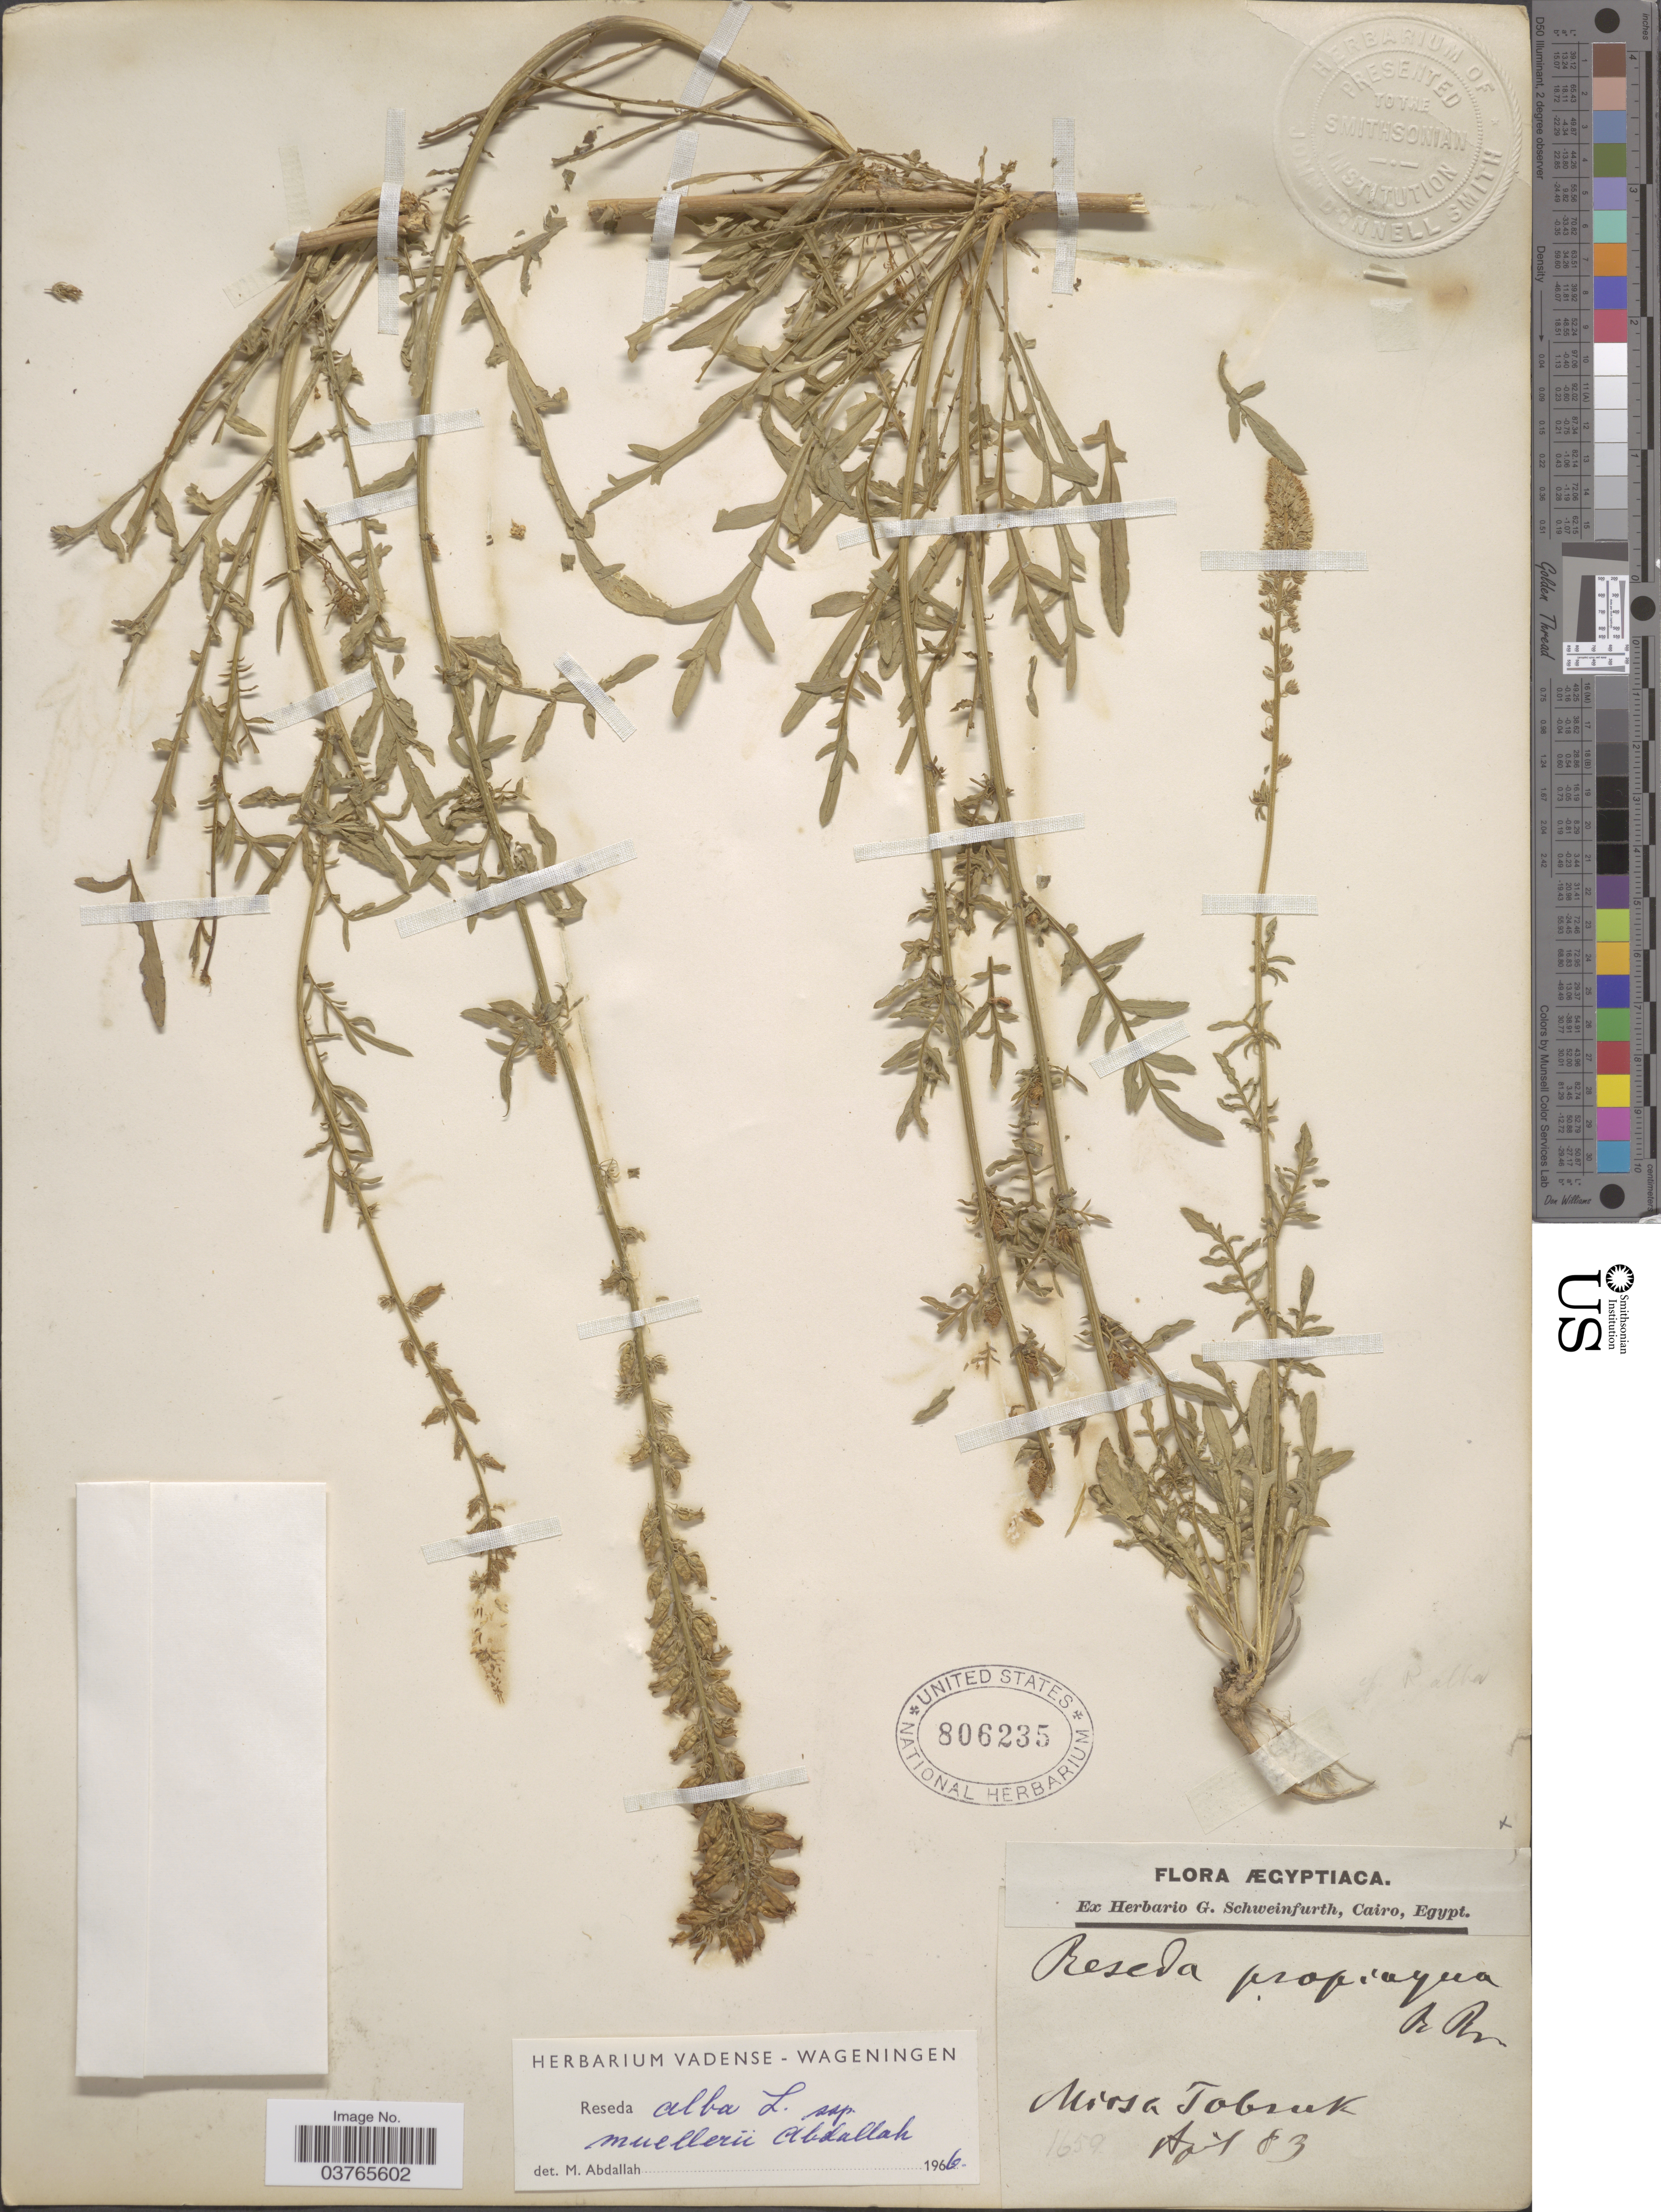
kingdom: Plantae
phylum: Tracheophyta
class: Magnoliopsida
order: Brassicales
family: Resedaceae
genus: Reseda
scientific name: Reseda alba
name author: L.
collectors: ex herb. G. Schweinfurth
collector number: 1659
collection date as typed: Transcribed d/m/y: /8/83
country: Egypt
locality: Mirsa Tobruk.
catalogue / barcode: US 806235